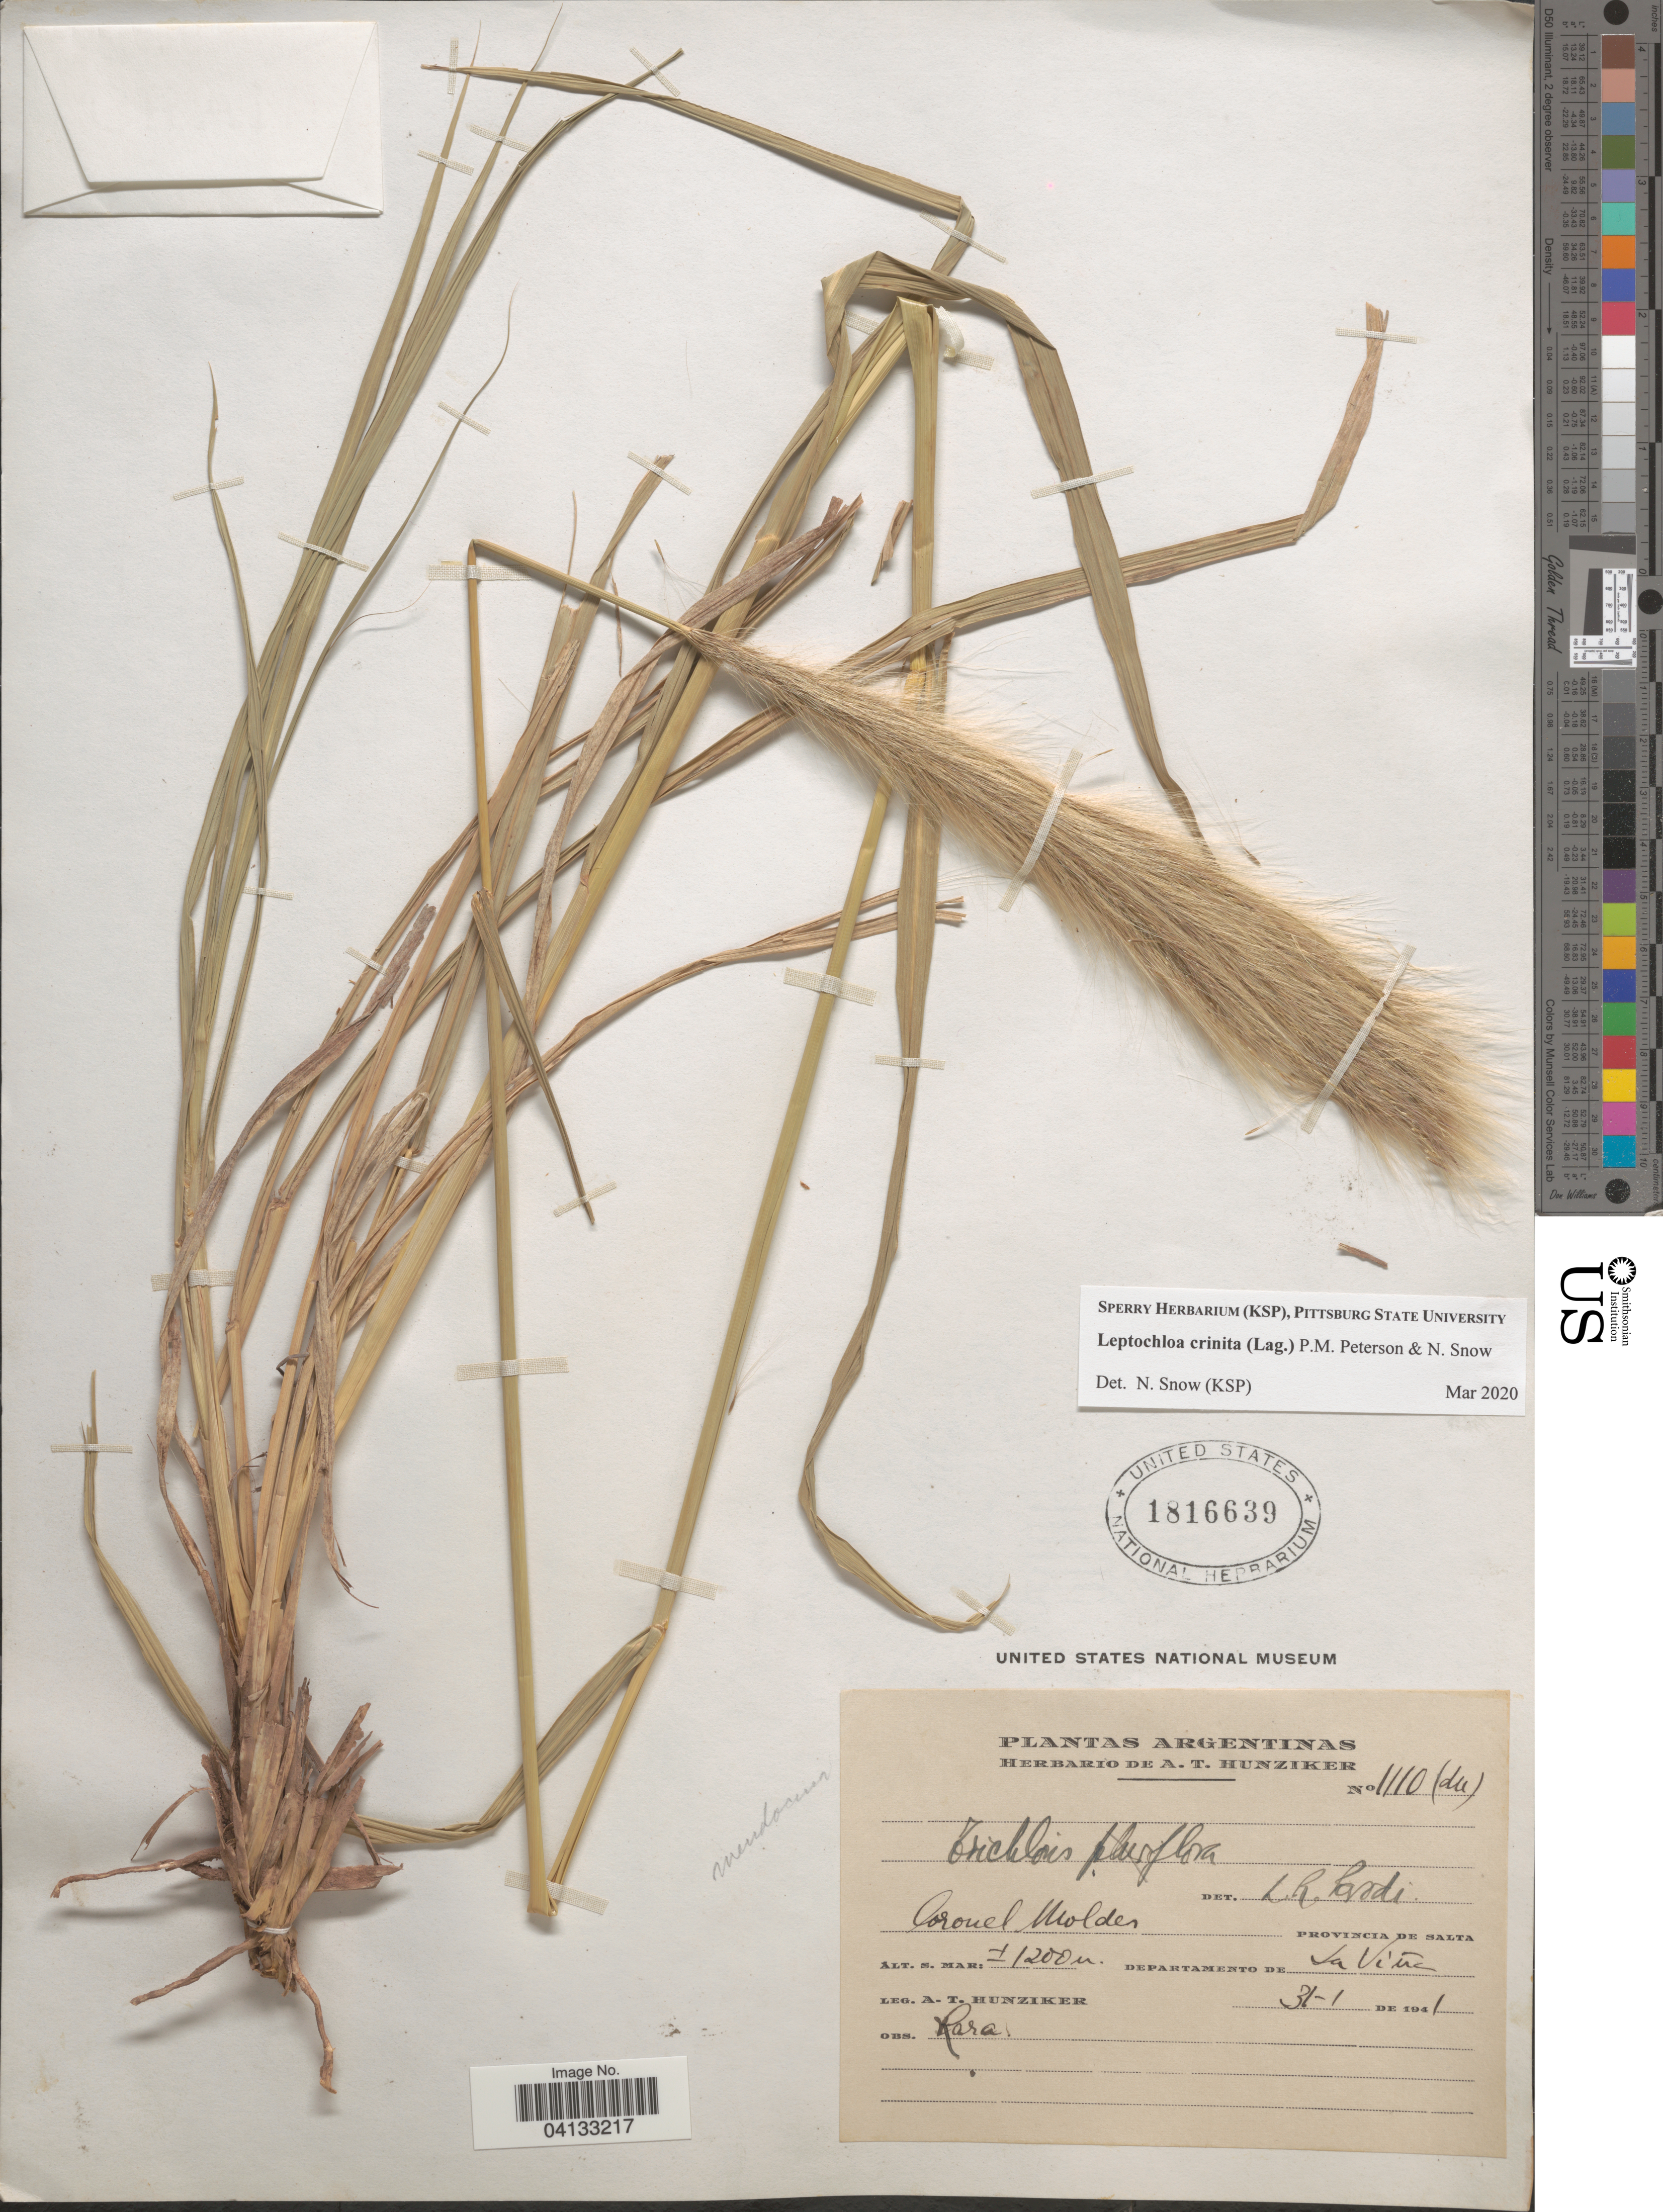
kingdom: Plantae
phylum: Tracheophyta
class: Liliopsida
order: Poales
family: Poaceae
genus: Leptochloa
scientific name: Leptochloa crinita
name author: (Lag.) P.M. Peterson & N. Snow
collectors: A. T. Hunziker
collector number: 1110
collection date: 1941-01-31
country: Argentina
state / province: Salta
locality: Coronel Moldes. Departamento de La Viña.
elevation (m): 1200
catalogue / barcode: US 1816639